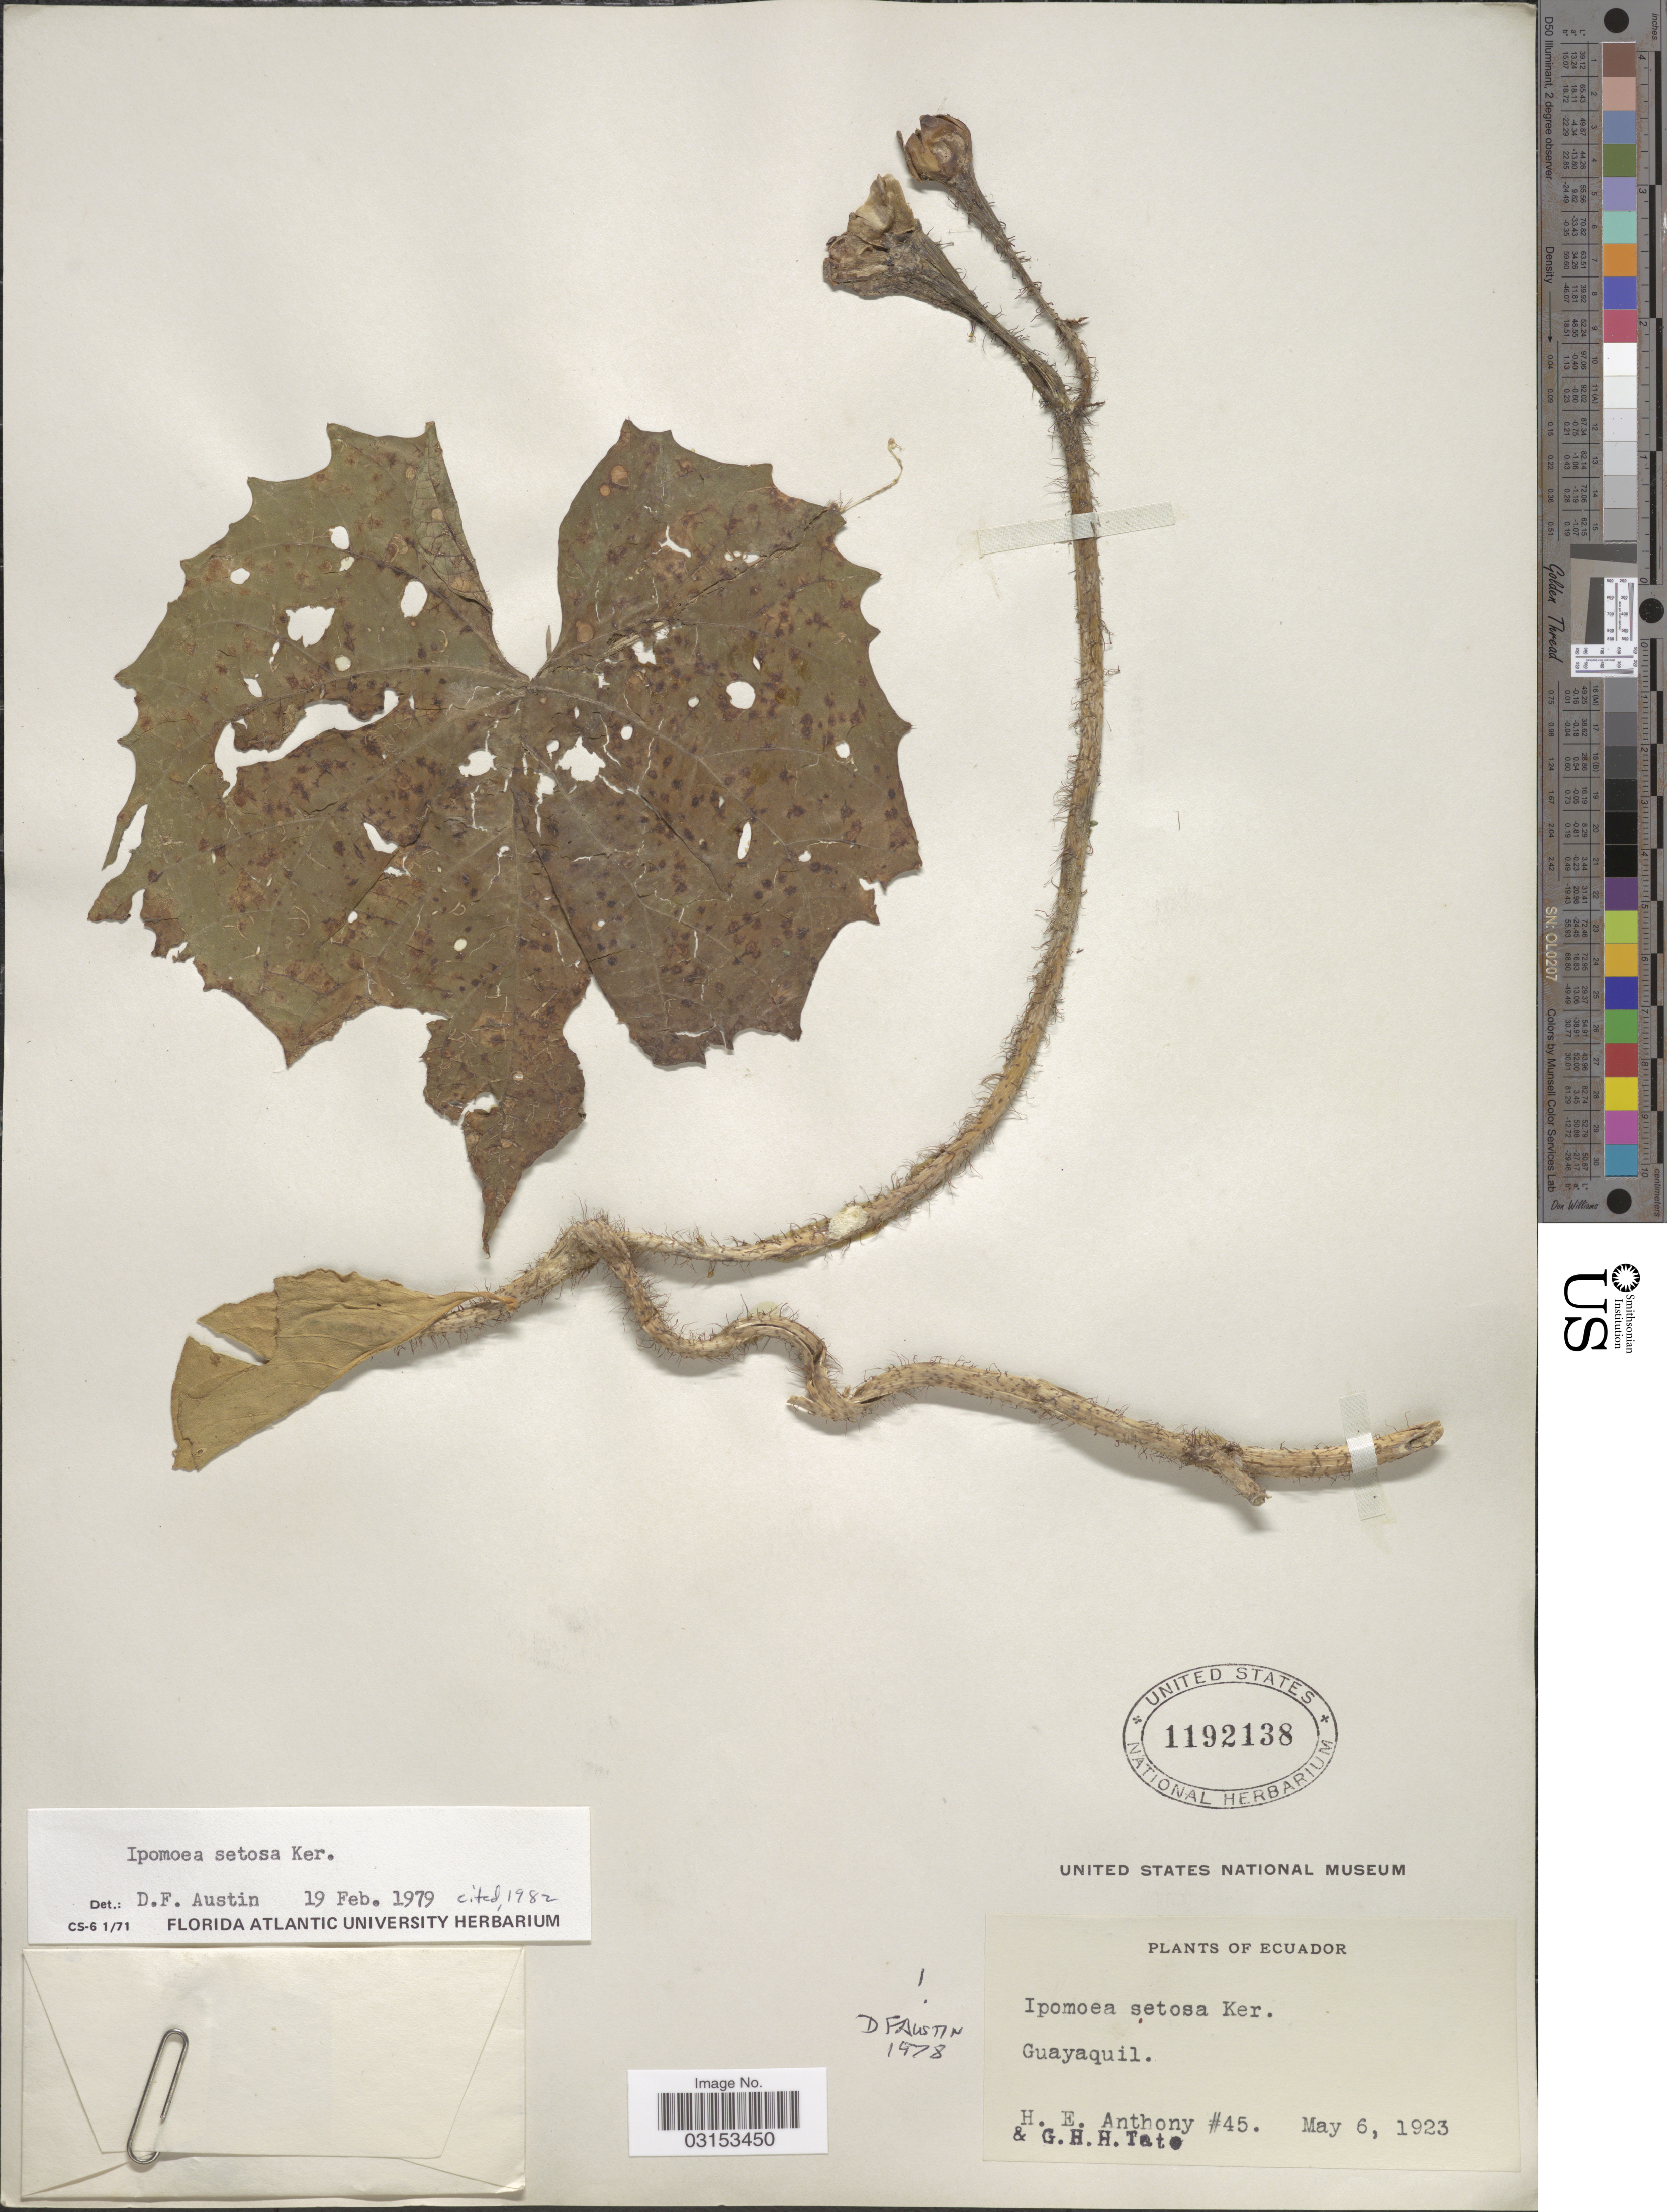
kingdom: Plantae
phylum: Tracheophyta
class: Magnoliopsida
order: Solanales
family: Convolvulaceae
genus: Ipomoea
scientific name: Ipomoea setosa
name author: Ker Gawl.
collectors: H. E. Anthony & G. H. H.Tate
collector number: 45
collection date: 1923-05-06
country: Ecuador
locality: Guayaquil.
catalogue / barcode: US 1192138